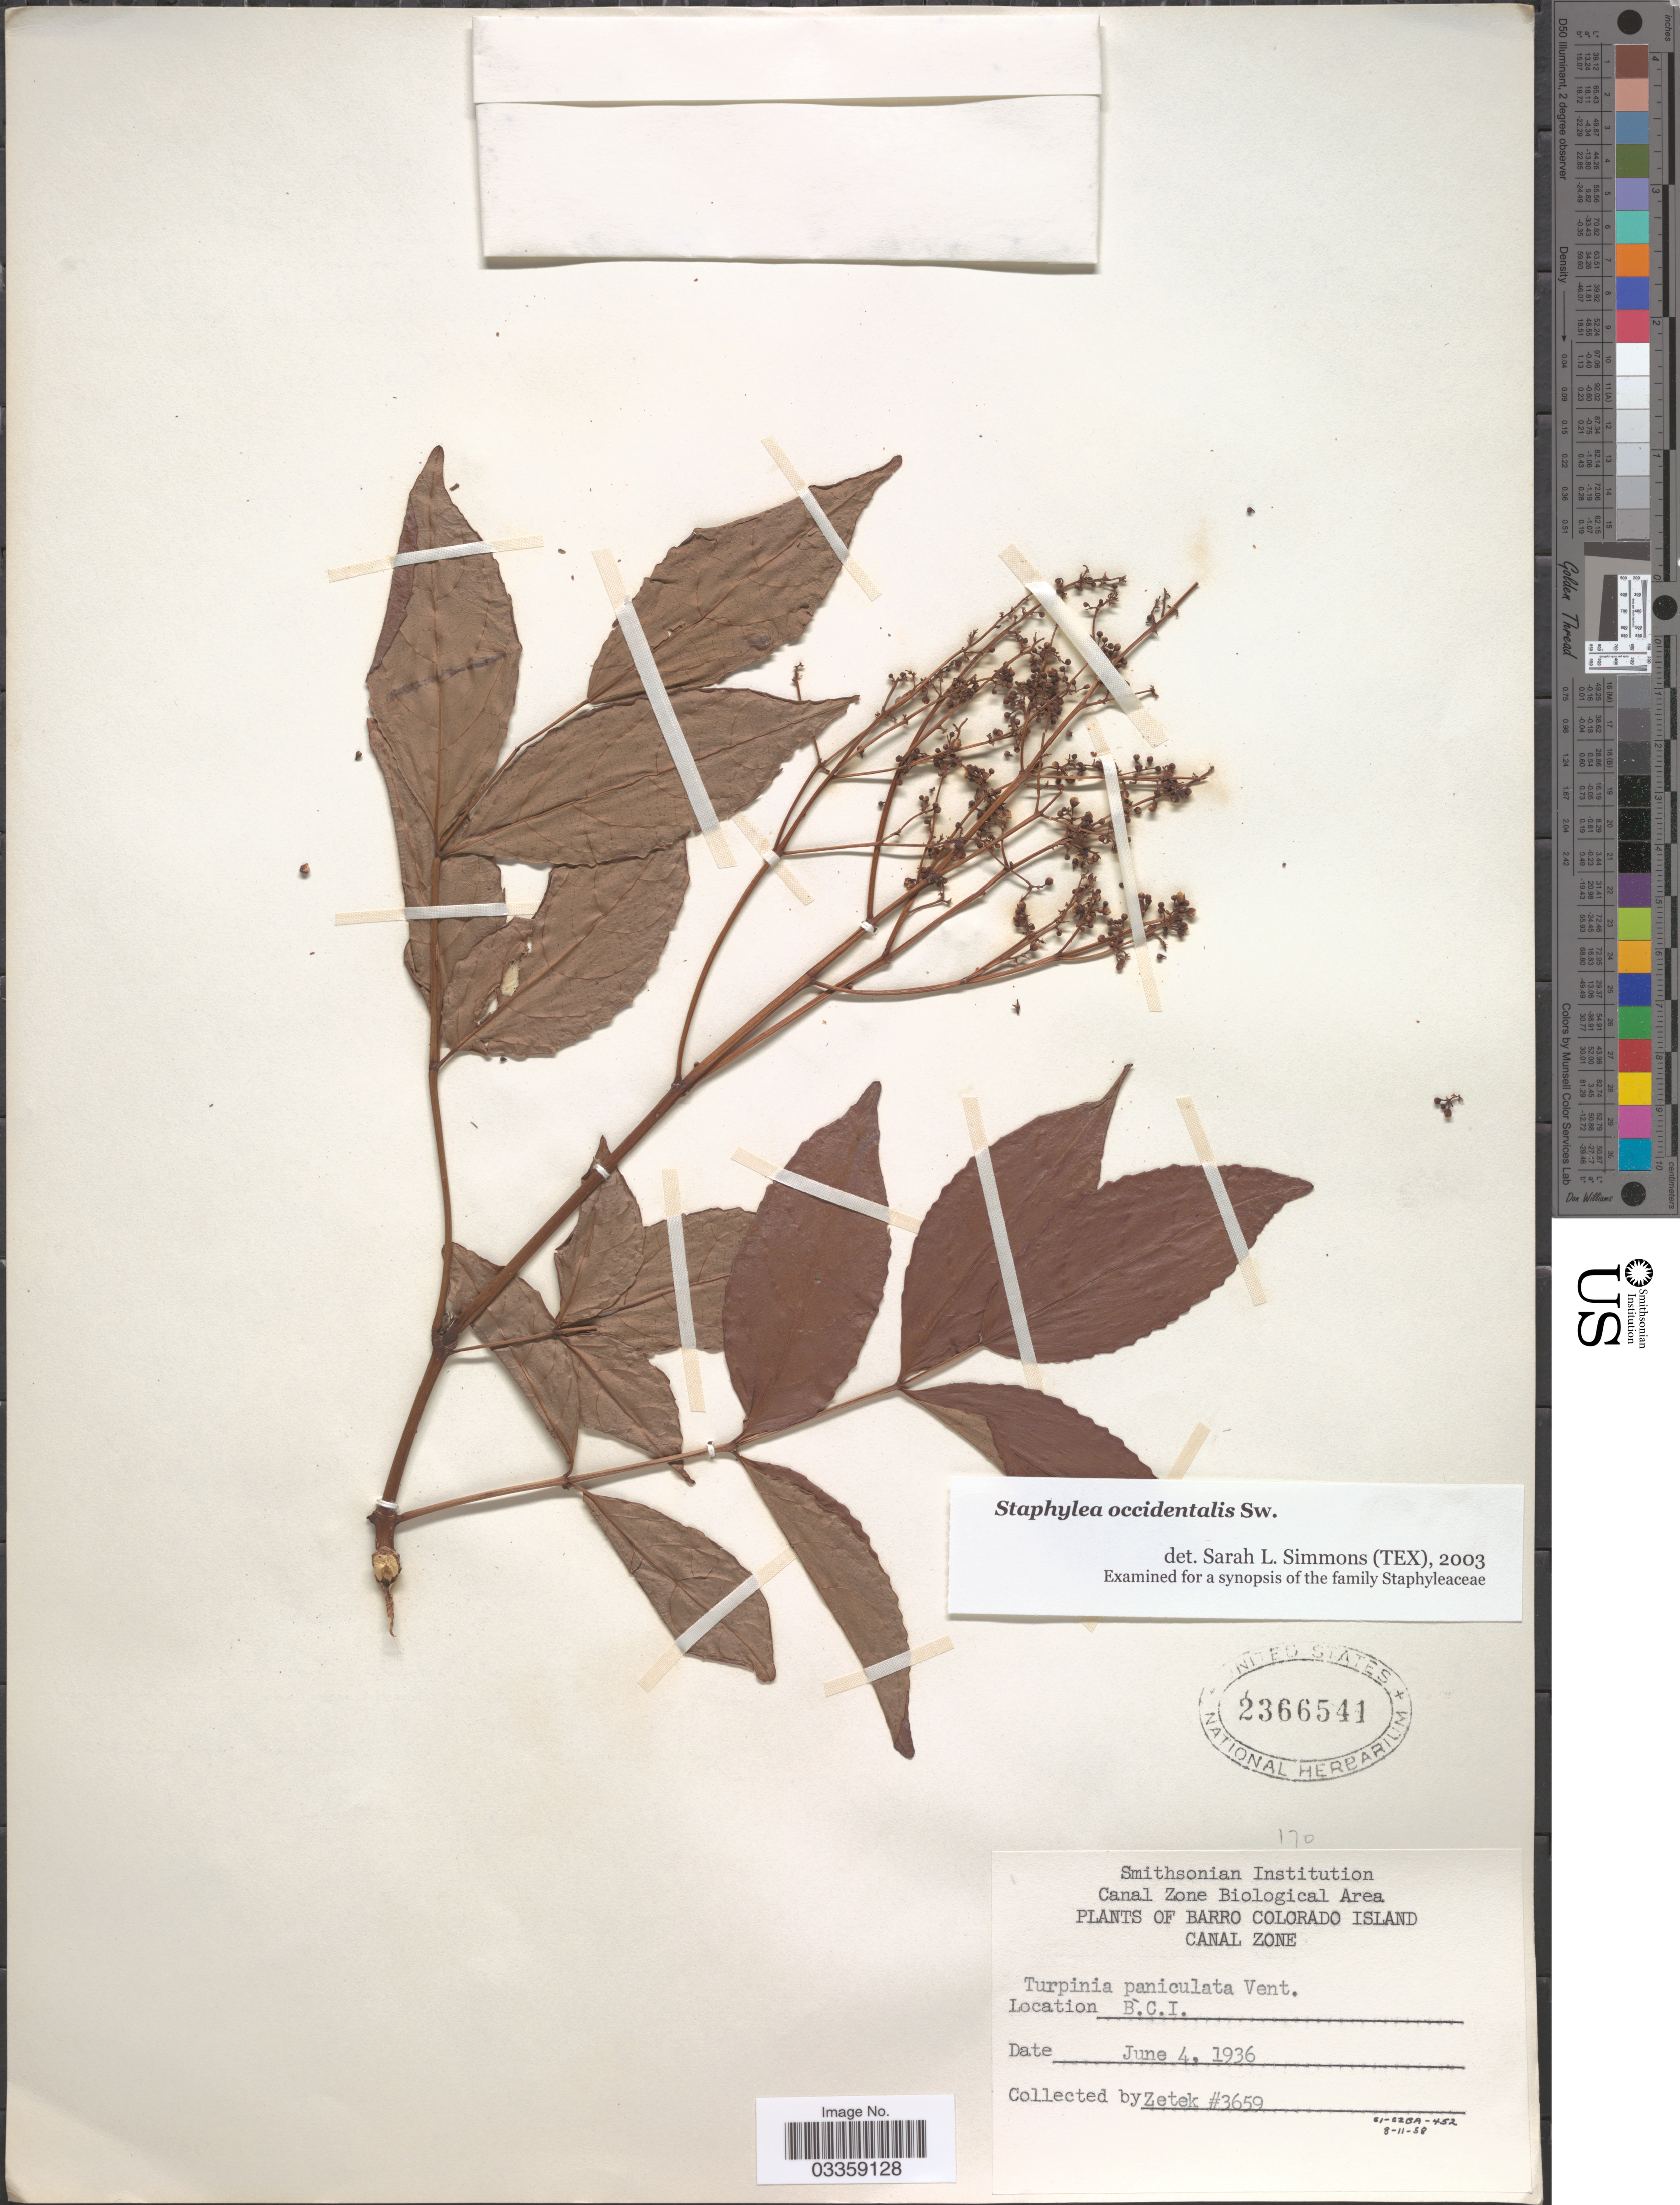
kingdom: Plantae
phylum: Tracheophyta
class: Magnoliopsida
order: Crossosomatales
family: Staphyleaceae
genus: Turpinia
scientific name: Turpinia occidentalis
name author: (Sw.) G. Don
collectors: -. Zetek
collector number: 3659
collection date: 1936-06-04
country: Panama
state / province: Panamá Oeste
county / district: Canal Zone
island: Barro Colorado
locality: Barro Colorado Island, Canal Zone. B.C.I.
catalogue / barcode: US 2366541